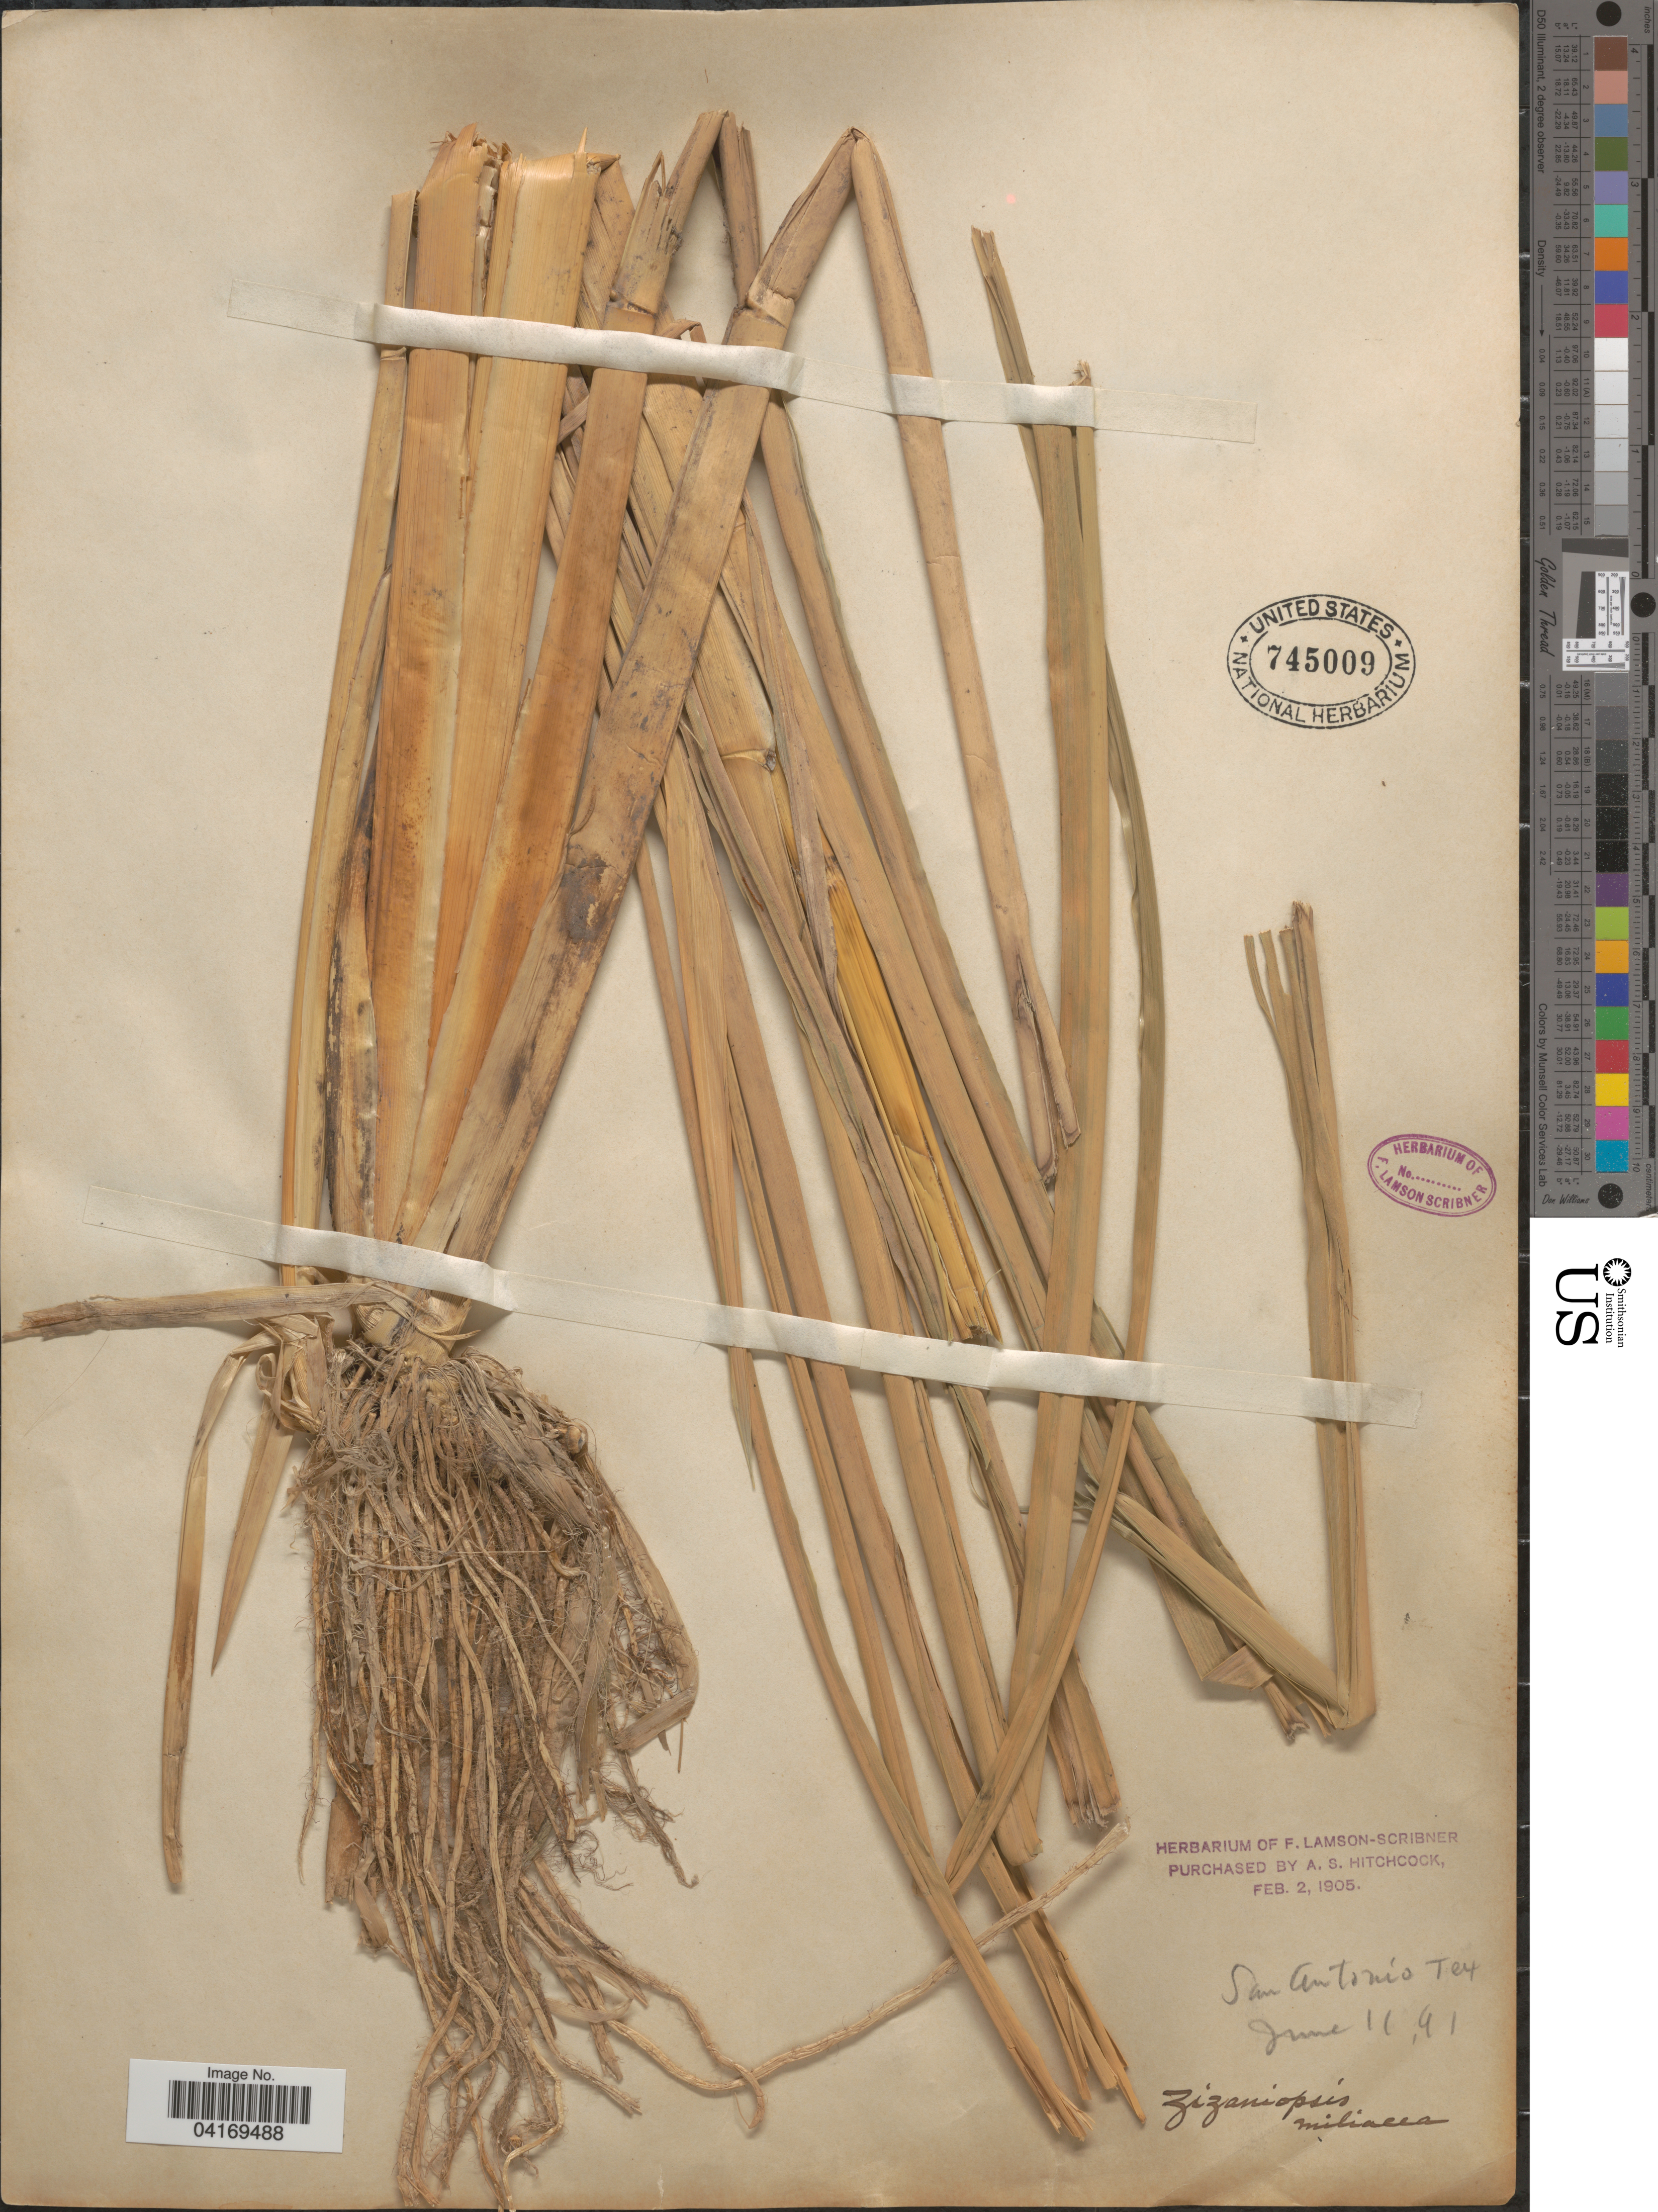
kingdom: Plantae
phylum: Tracheophyta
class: Liliopsida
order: Poales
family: Poaceae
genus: Zizaniopsis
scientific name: Zizaniopsis miliacea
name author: (Michx.) Döll & Asch.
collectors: ex herb. F. Lamson Scribner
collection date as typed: Transcribed d/m/y: 11/6/91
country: United States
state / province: Texas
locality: San Antonio.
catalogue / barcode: US 745009